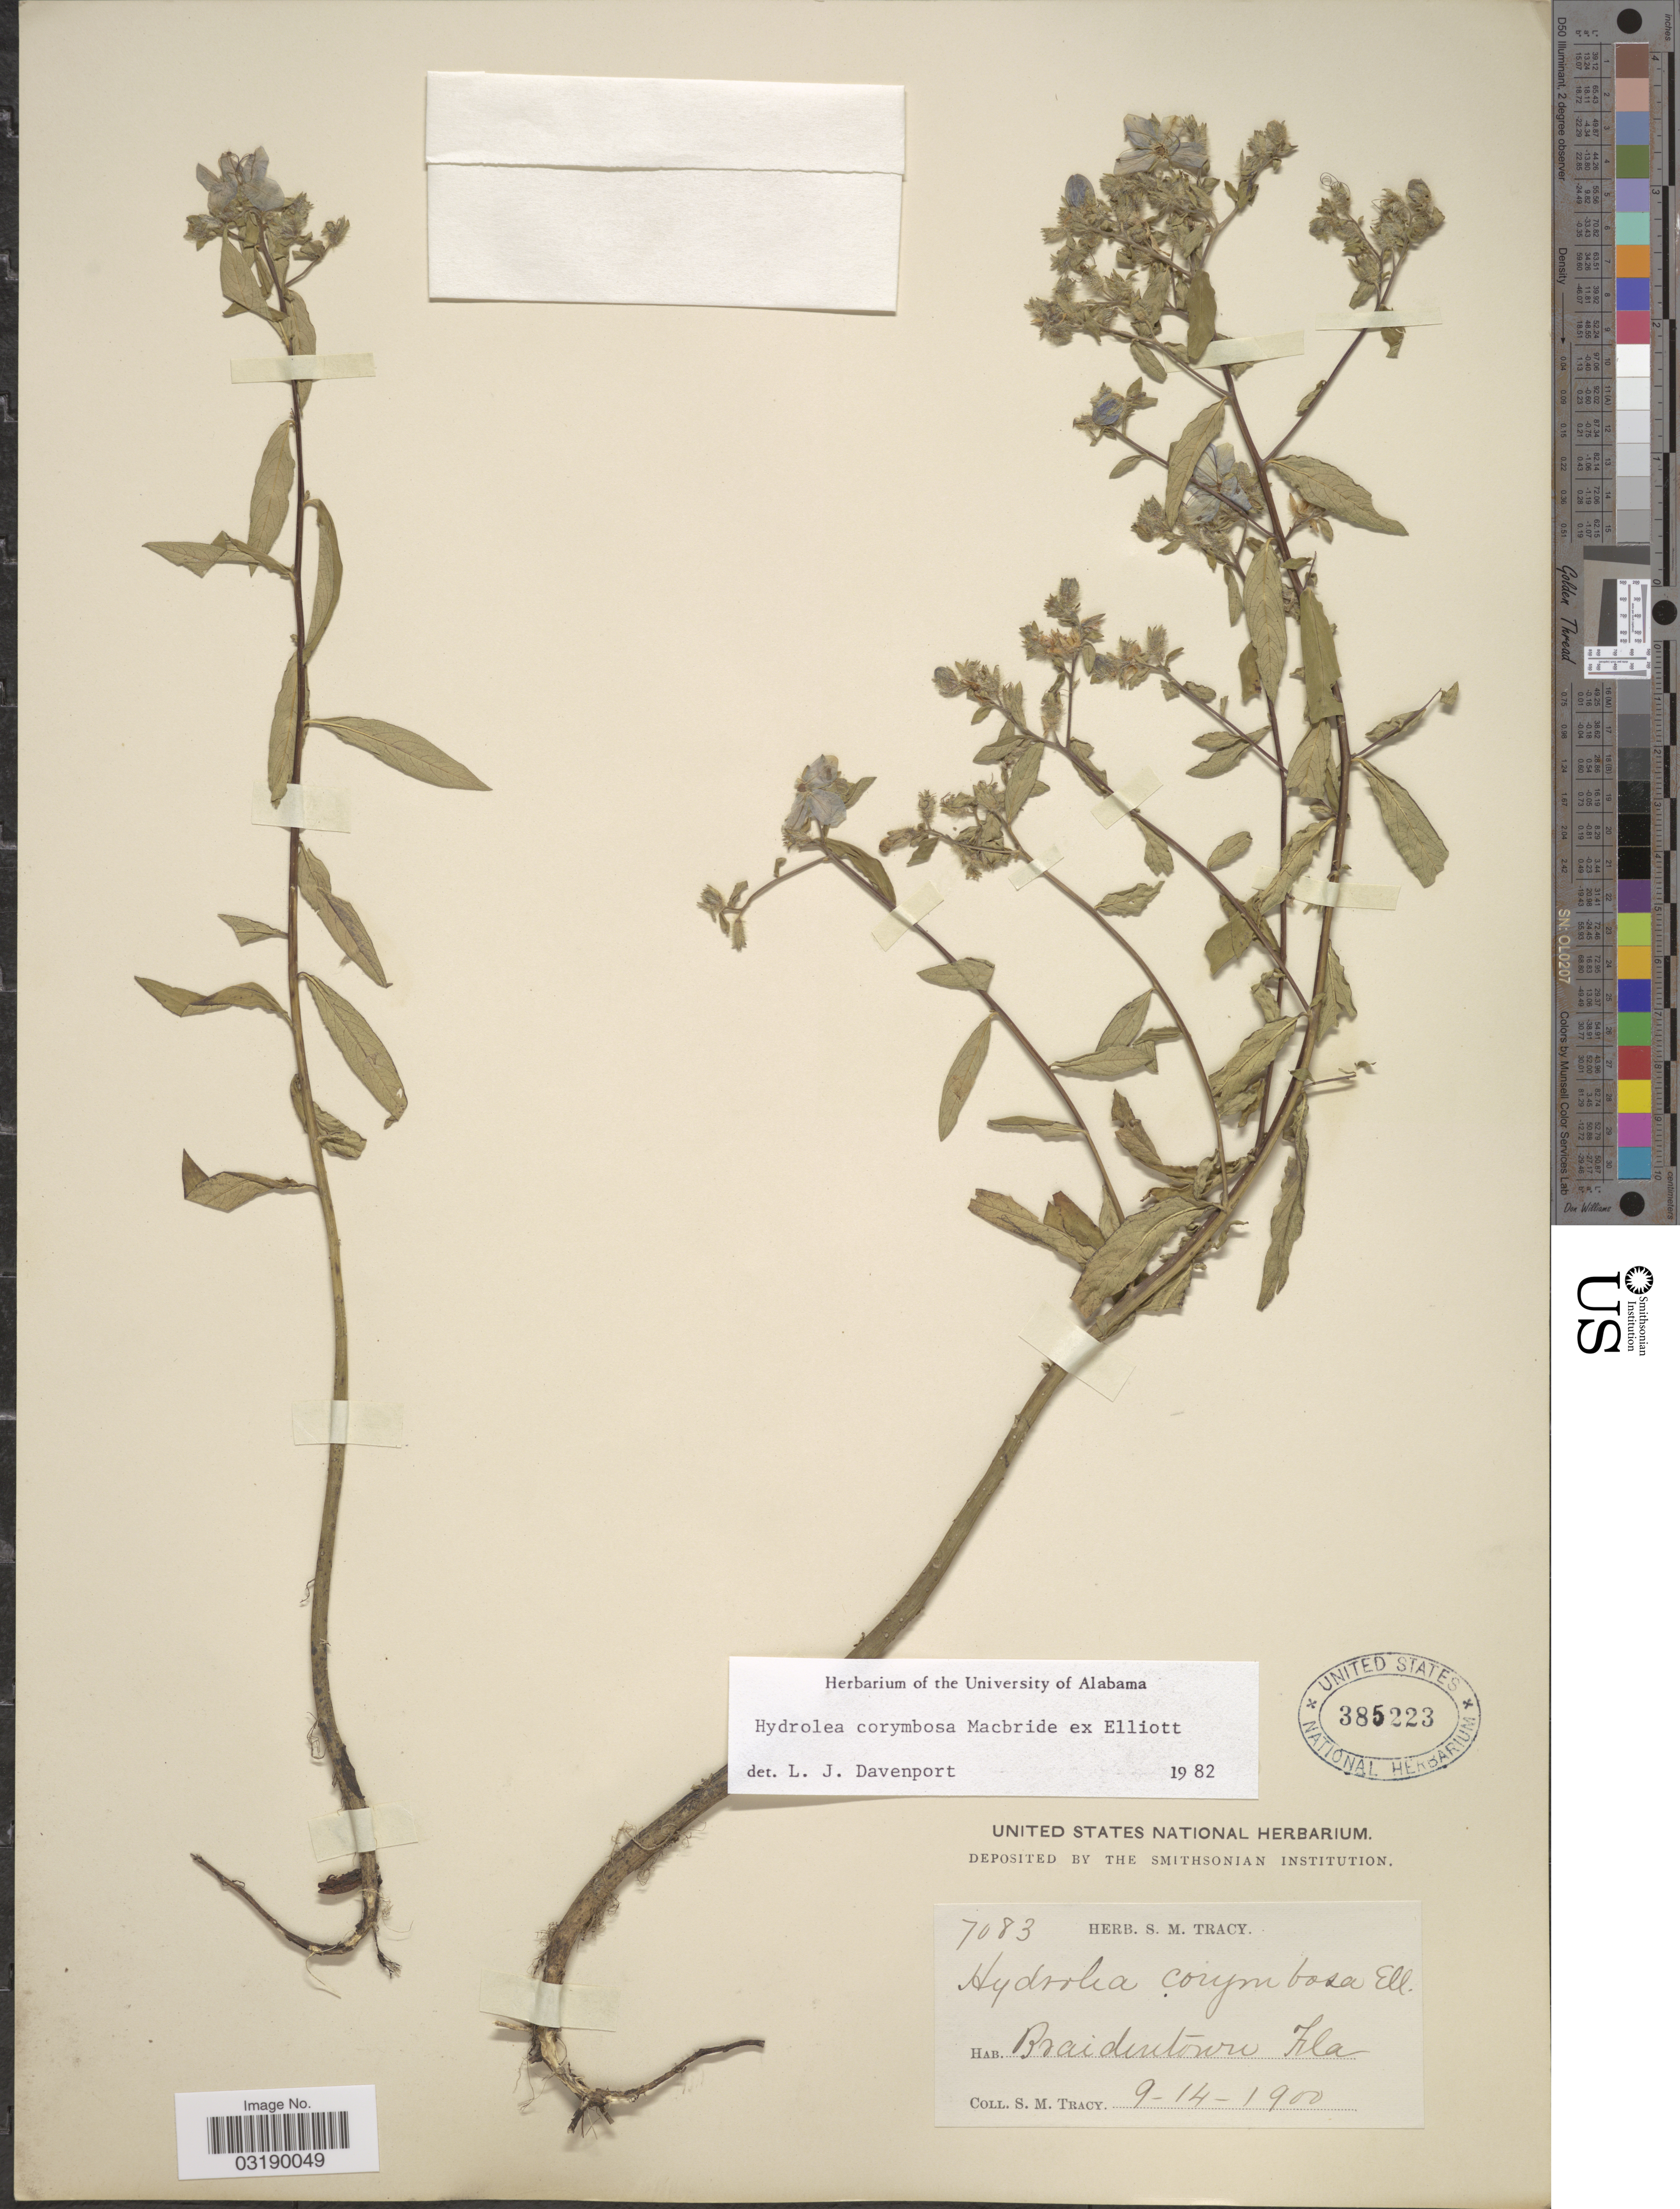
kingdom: Plantae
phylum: Tracheophyta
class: Magnoliopsida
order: Solanales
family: Hydroleaceae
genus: Hydrolea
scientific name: Hydrolea corymbosa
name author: J. Macbr. ex Elliott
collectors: S. M. Tracy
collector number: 7083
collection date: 1900-09-14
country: United States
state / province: Florida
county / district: Manatee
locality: Braidentown (present day: Bradenton)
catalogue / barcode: US 385223